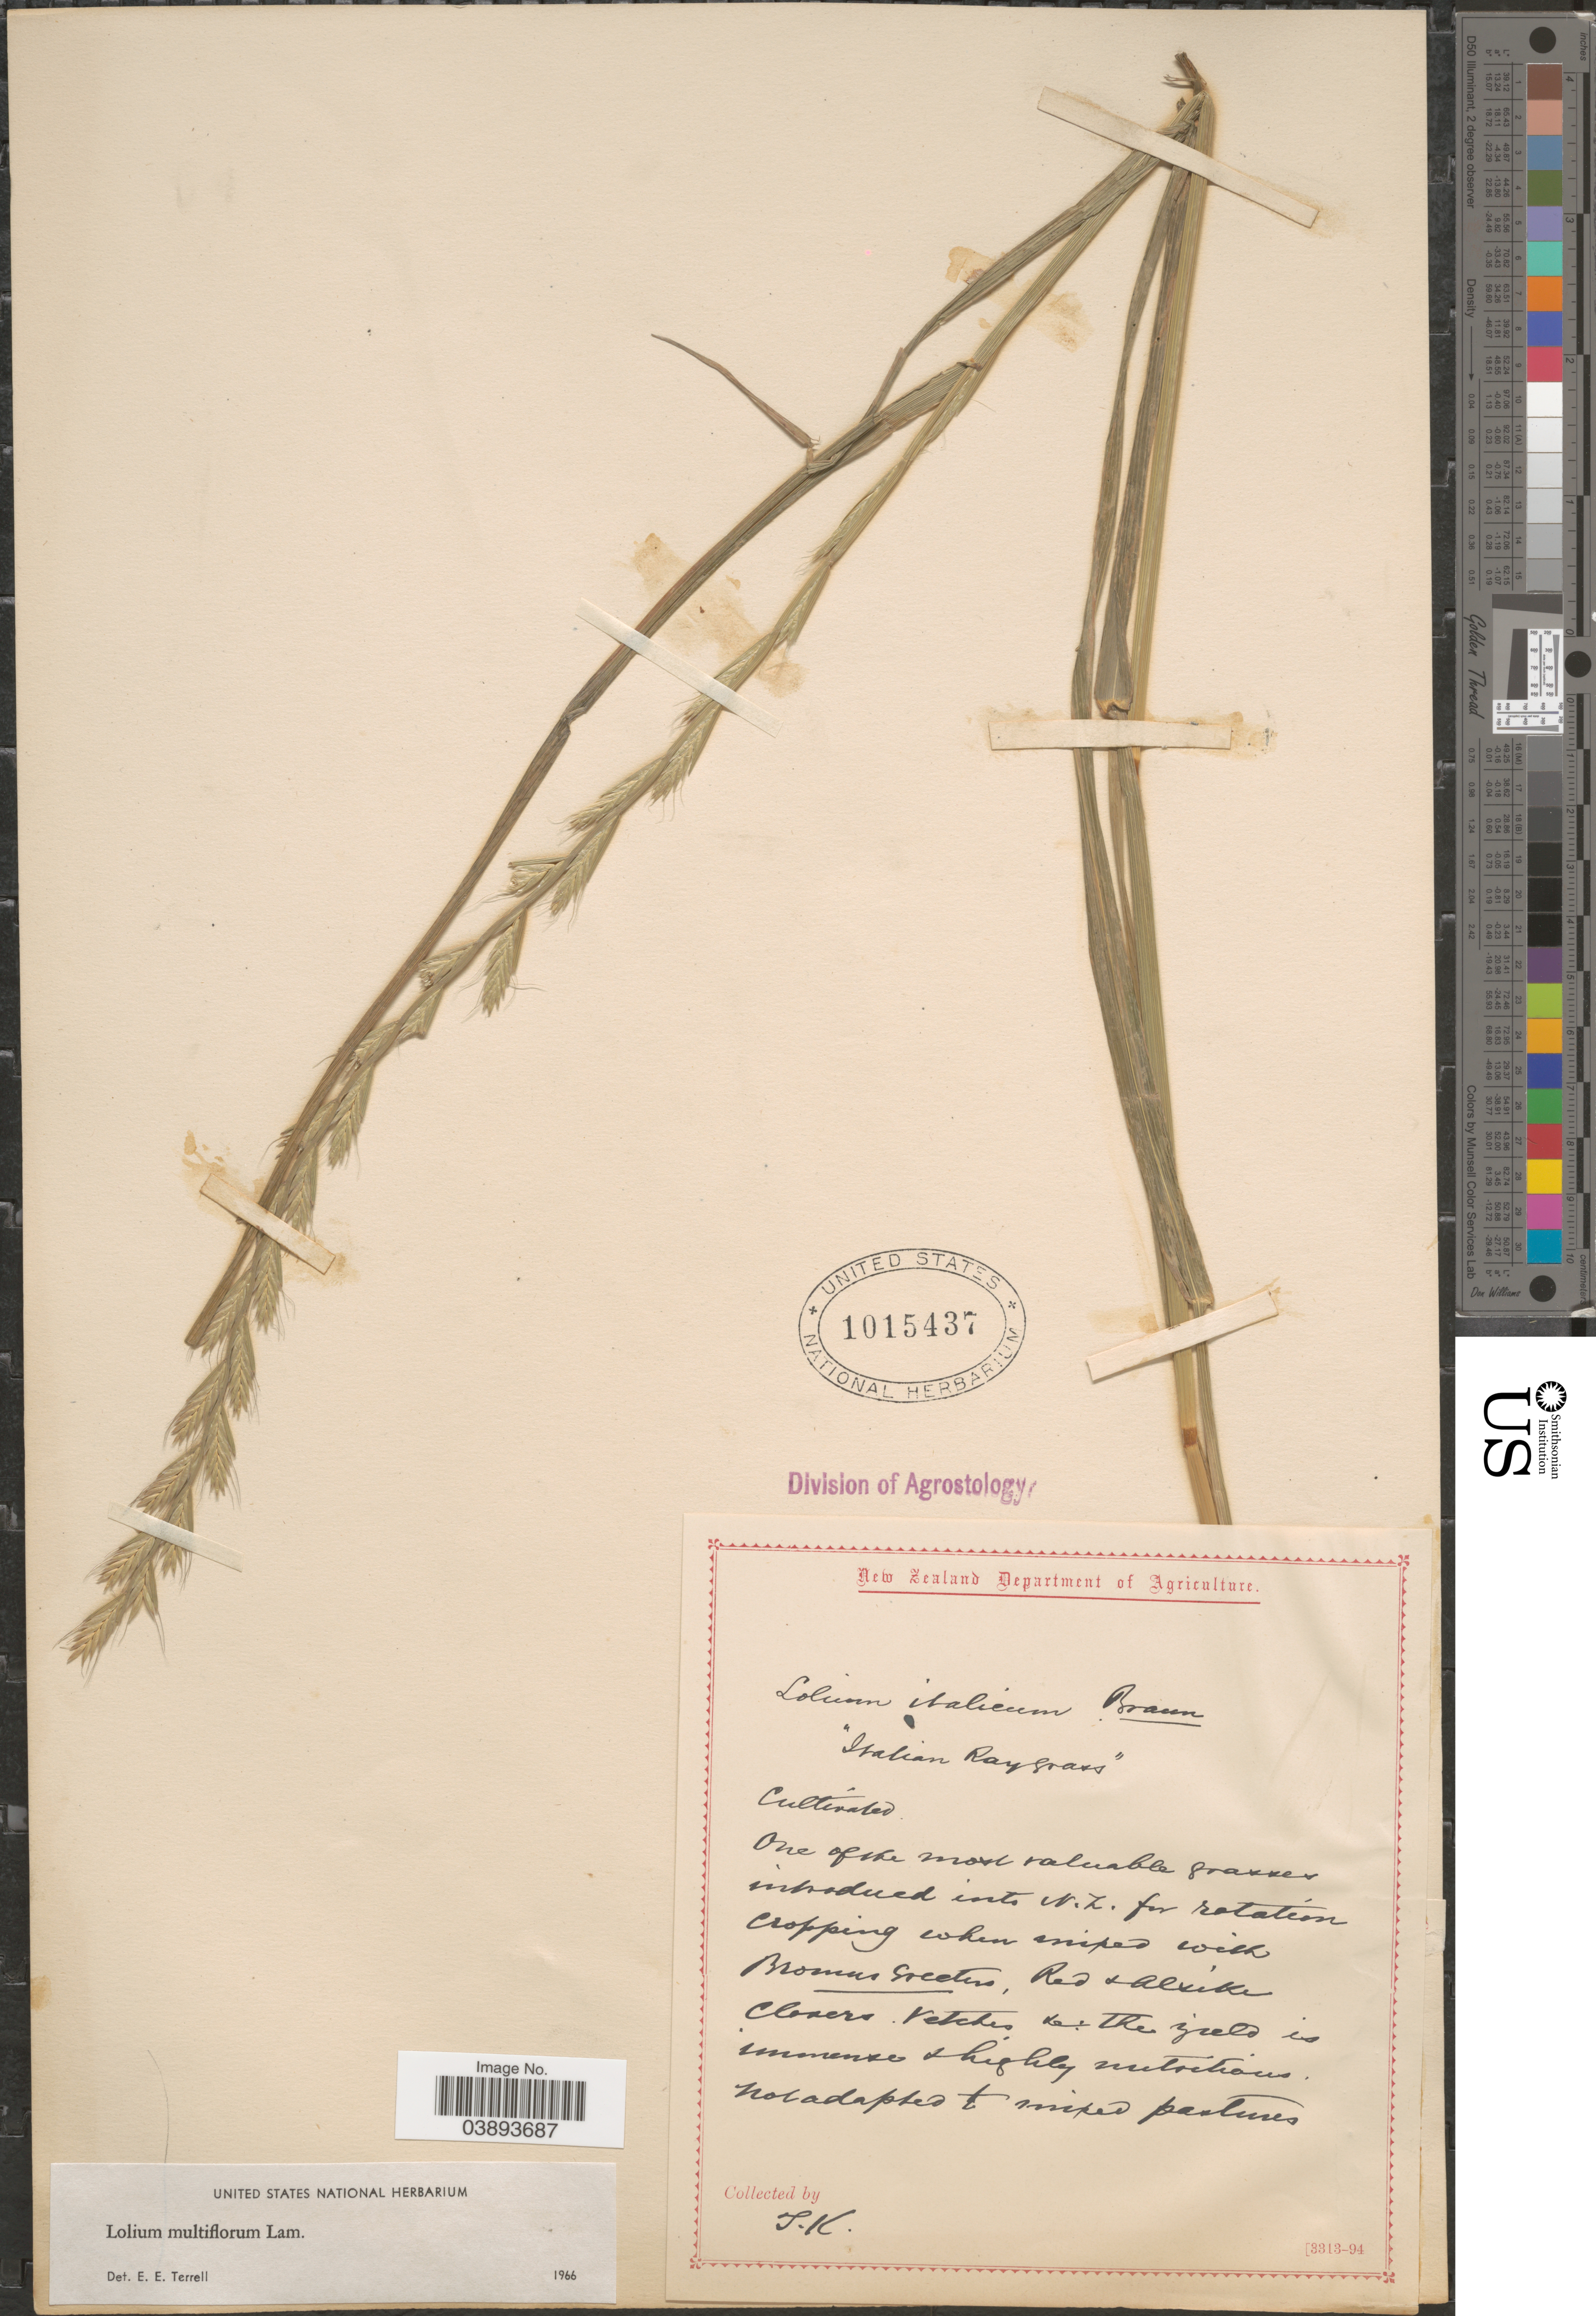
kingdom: Plantae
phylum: Tracheophyta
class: Liliopsida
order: Poales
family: Poaceae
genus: Lolium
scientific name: Lolium multiflorum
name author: Lam.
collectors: T. K.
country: New Zealand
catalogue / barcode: US 1015437